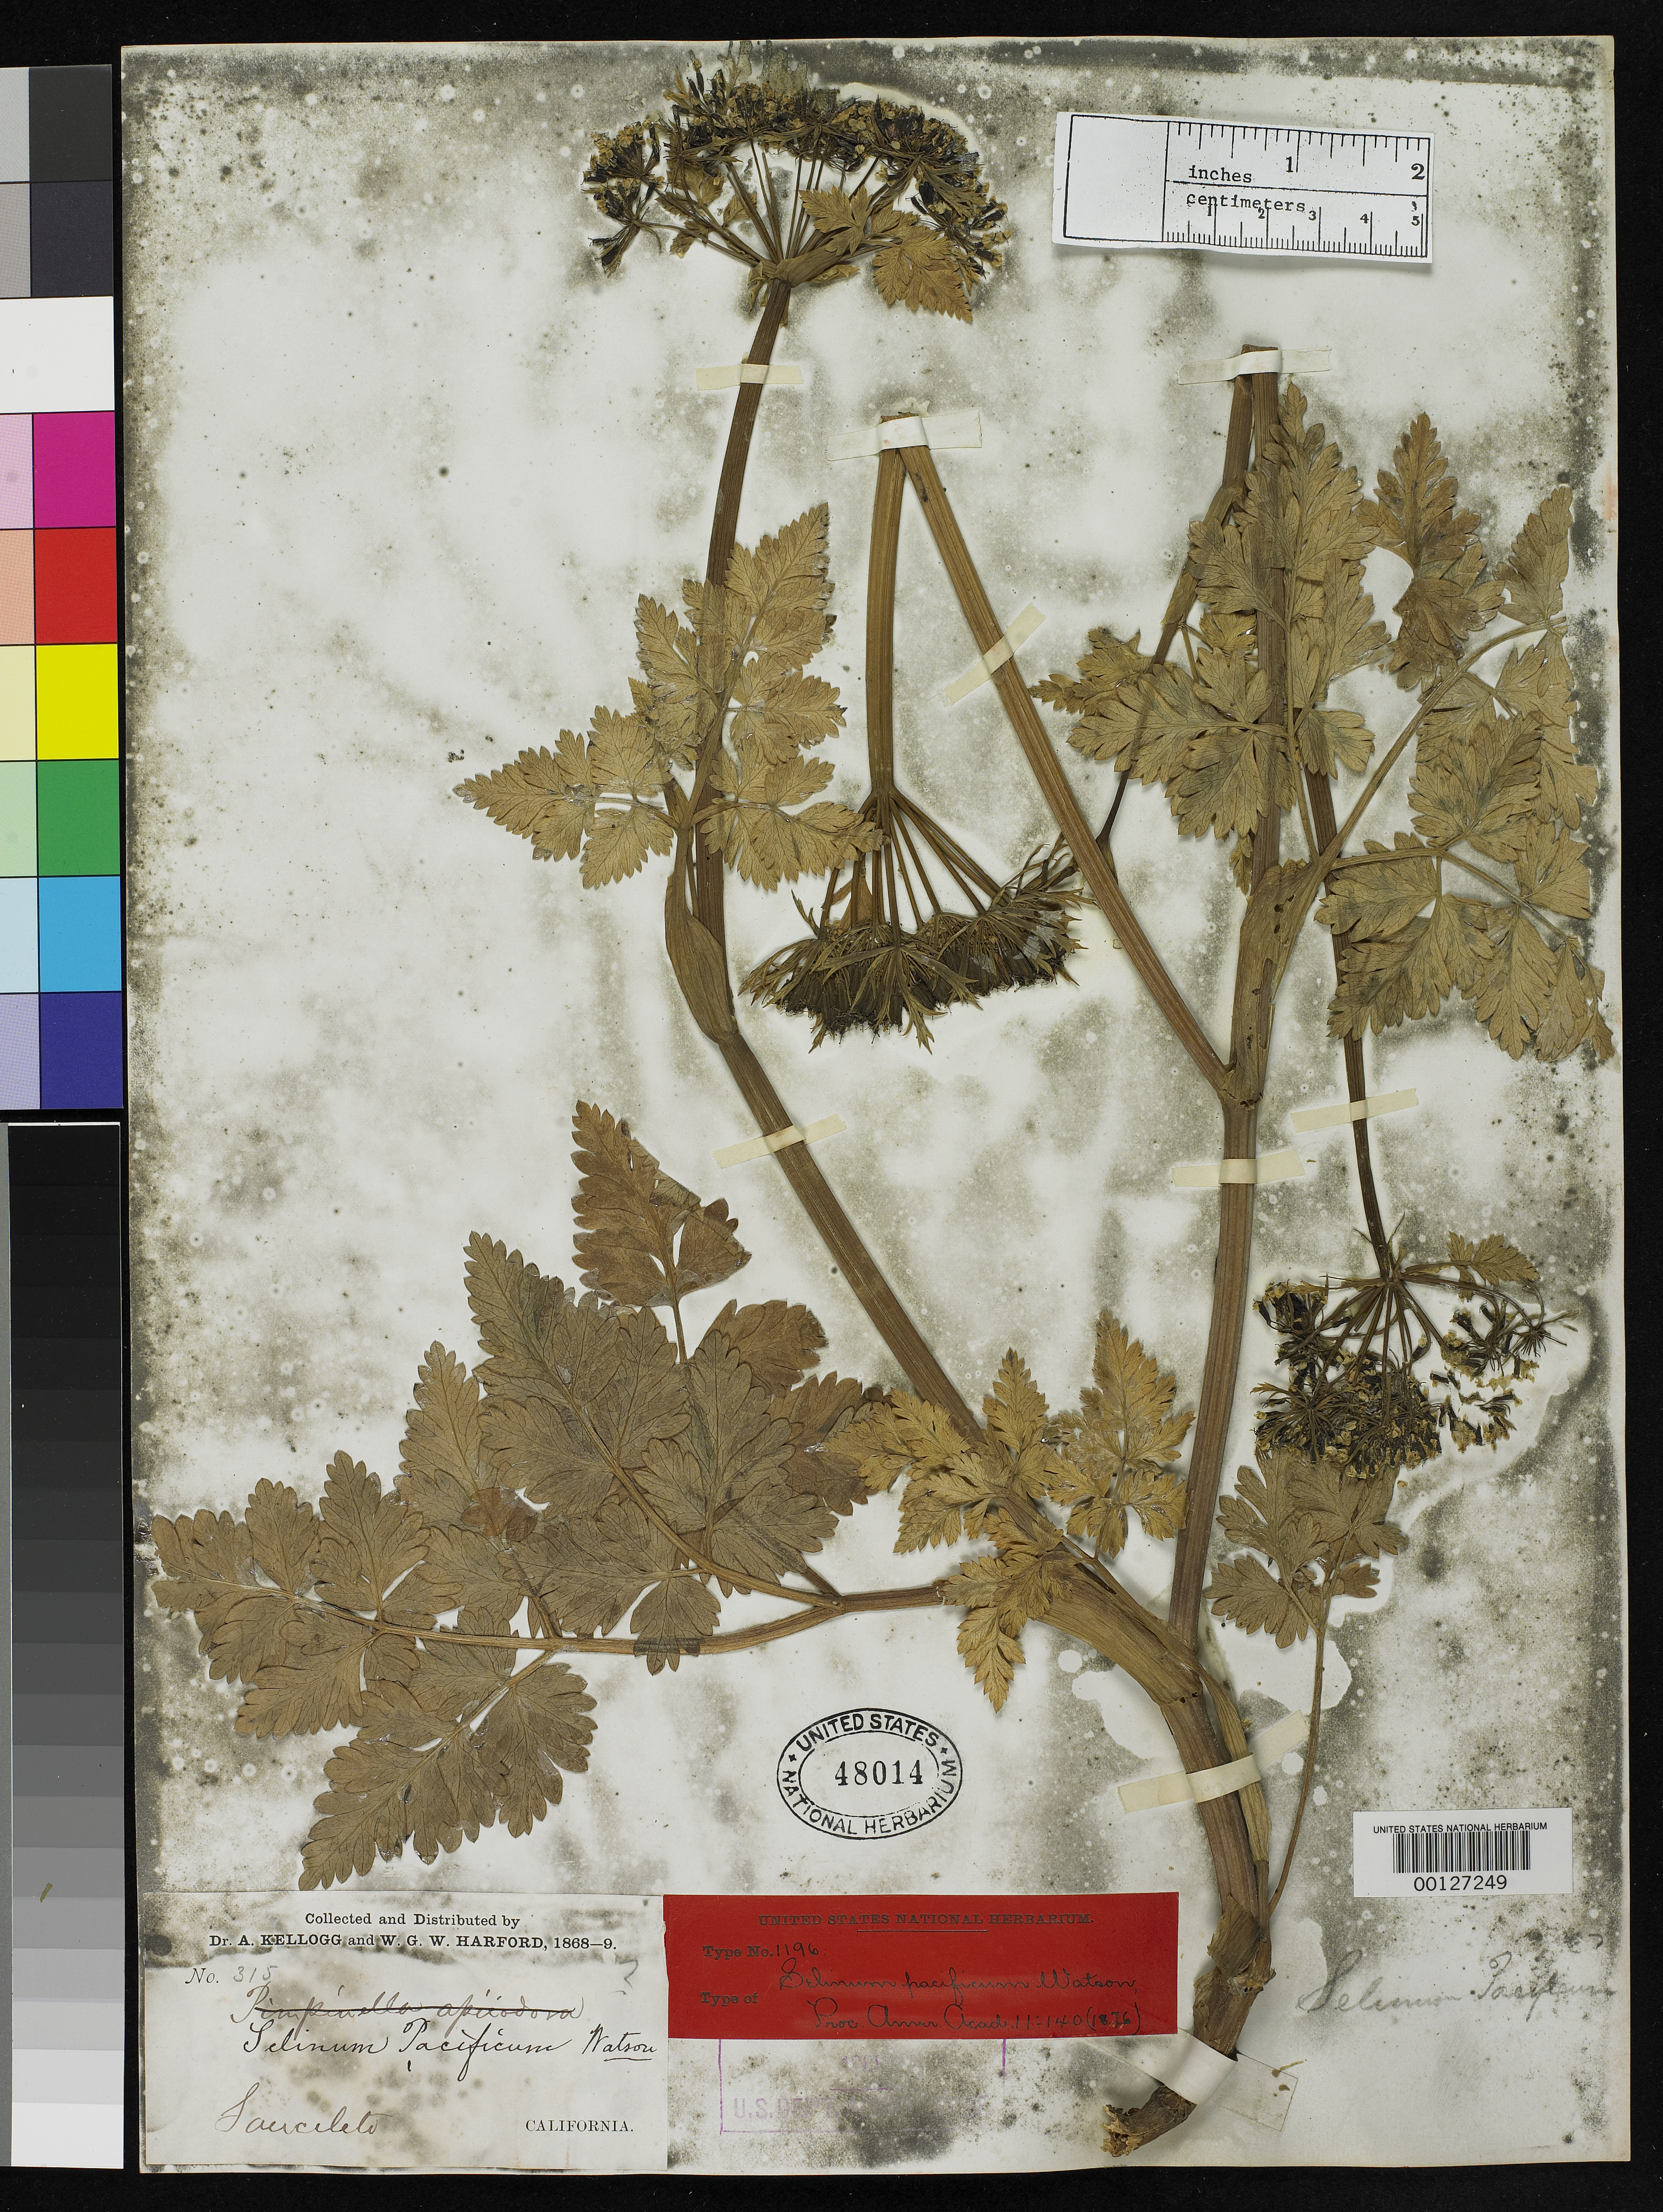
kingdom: Plantae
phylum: Tracheophyta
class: Magnoliopsida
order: Apiales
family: Apiaceae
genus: Selinum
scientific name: Selinum pacificum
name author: S. Watson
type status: Type Collection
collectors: A. Kellogg & W. G. W. Harford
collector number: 315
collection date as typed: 1868 to -- --- 1869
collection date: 1868/1869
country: United States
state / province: California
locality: Sauceleto.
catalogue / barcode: US 48014